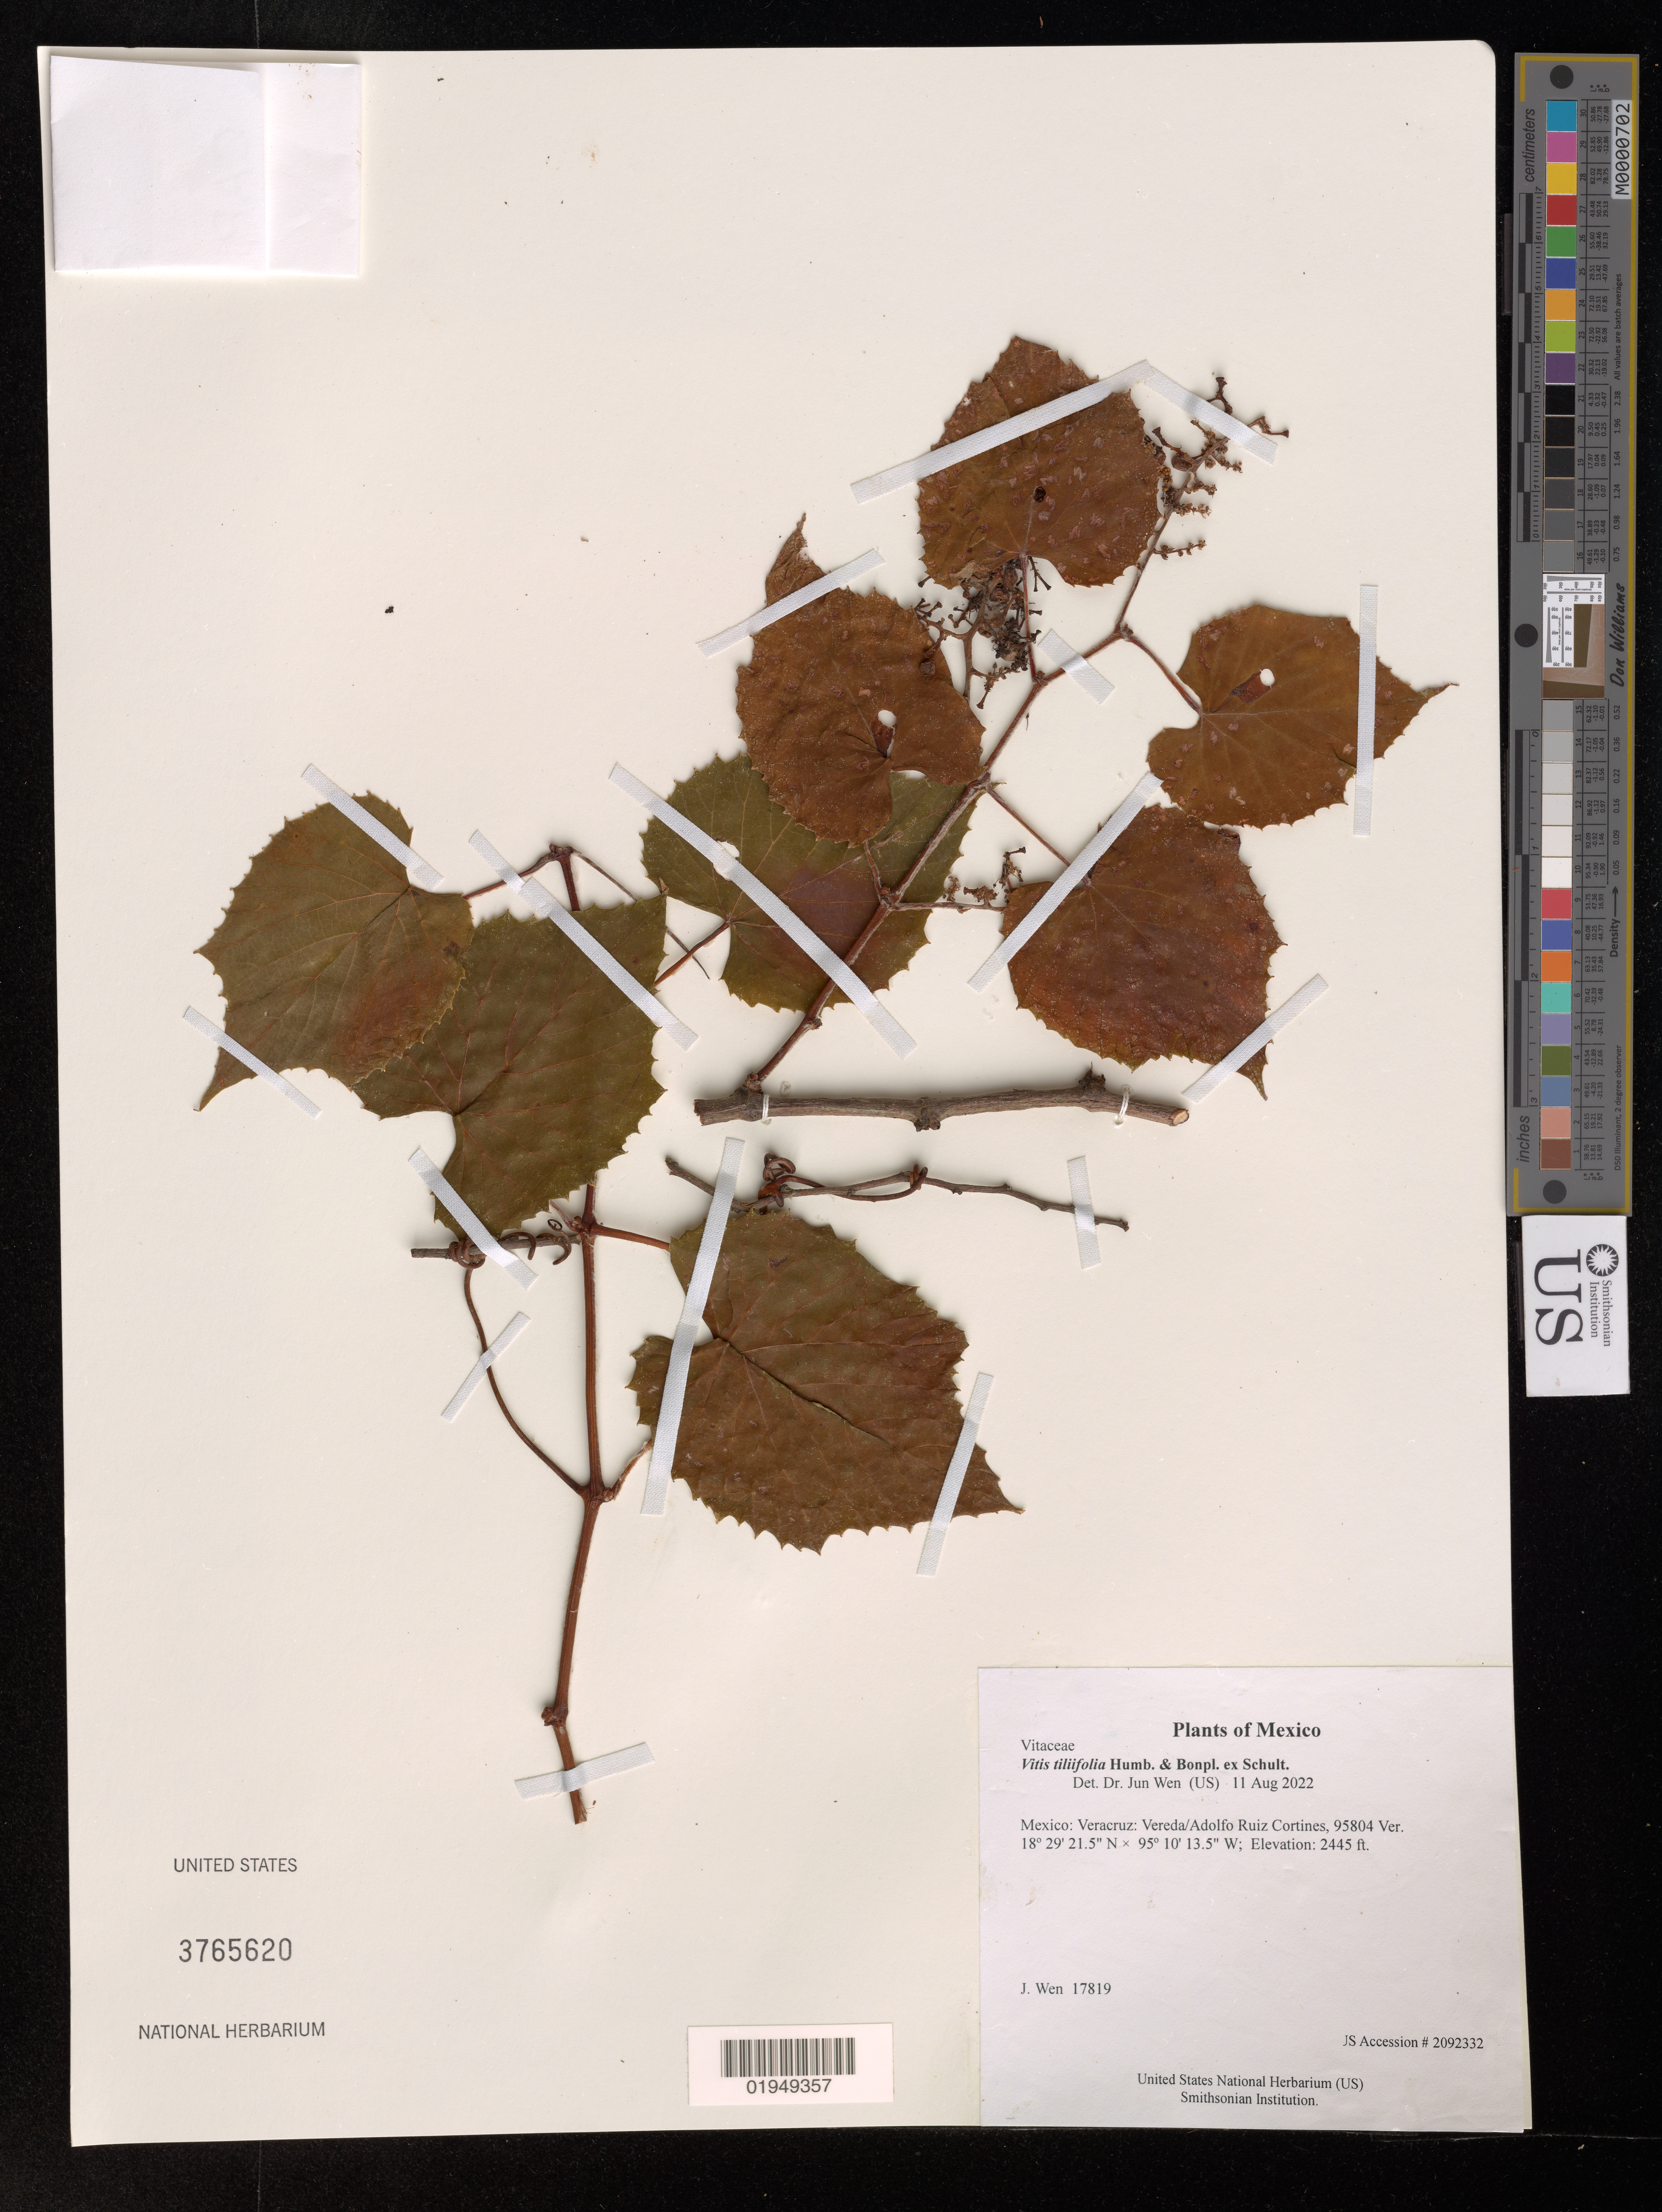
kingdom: Plantae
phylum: Tracheophyta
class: Magnoliopsida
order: Vitales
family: Vitaceae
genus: Vitis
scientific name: Vitis tiliifolia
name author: Humb. & Bonpl. ex Schult.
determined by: Wen, Jun, (BOT), Smithsonian Institution - National Museum of Natural History (UNITED STATES)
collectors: J. Wen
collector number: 17819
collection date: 2022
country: Mexico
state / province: Veracruz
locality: Vereda/Adolfo Ruiz Cortines, 95804 Ver.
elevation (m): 745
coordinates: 18 29.359 N, 95 10.225 W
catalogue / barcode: US 3765620